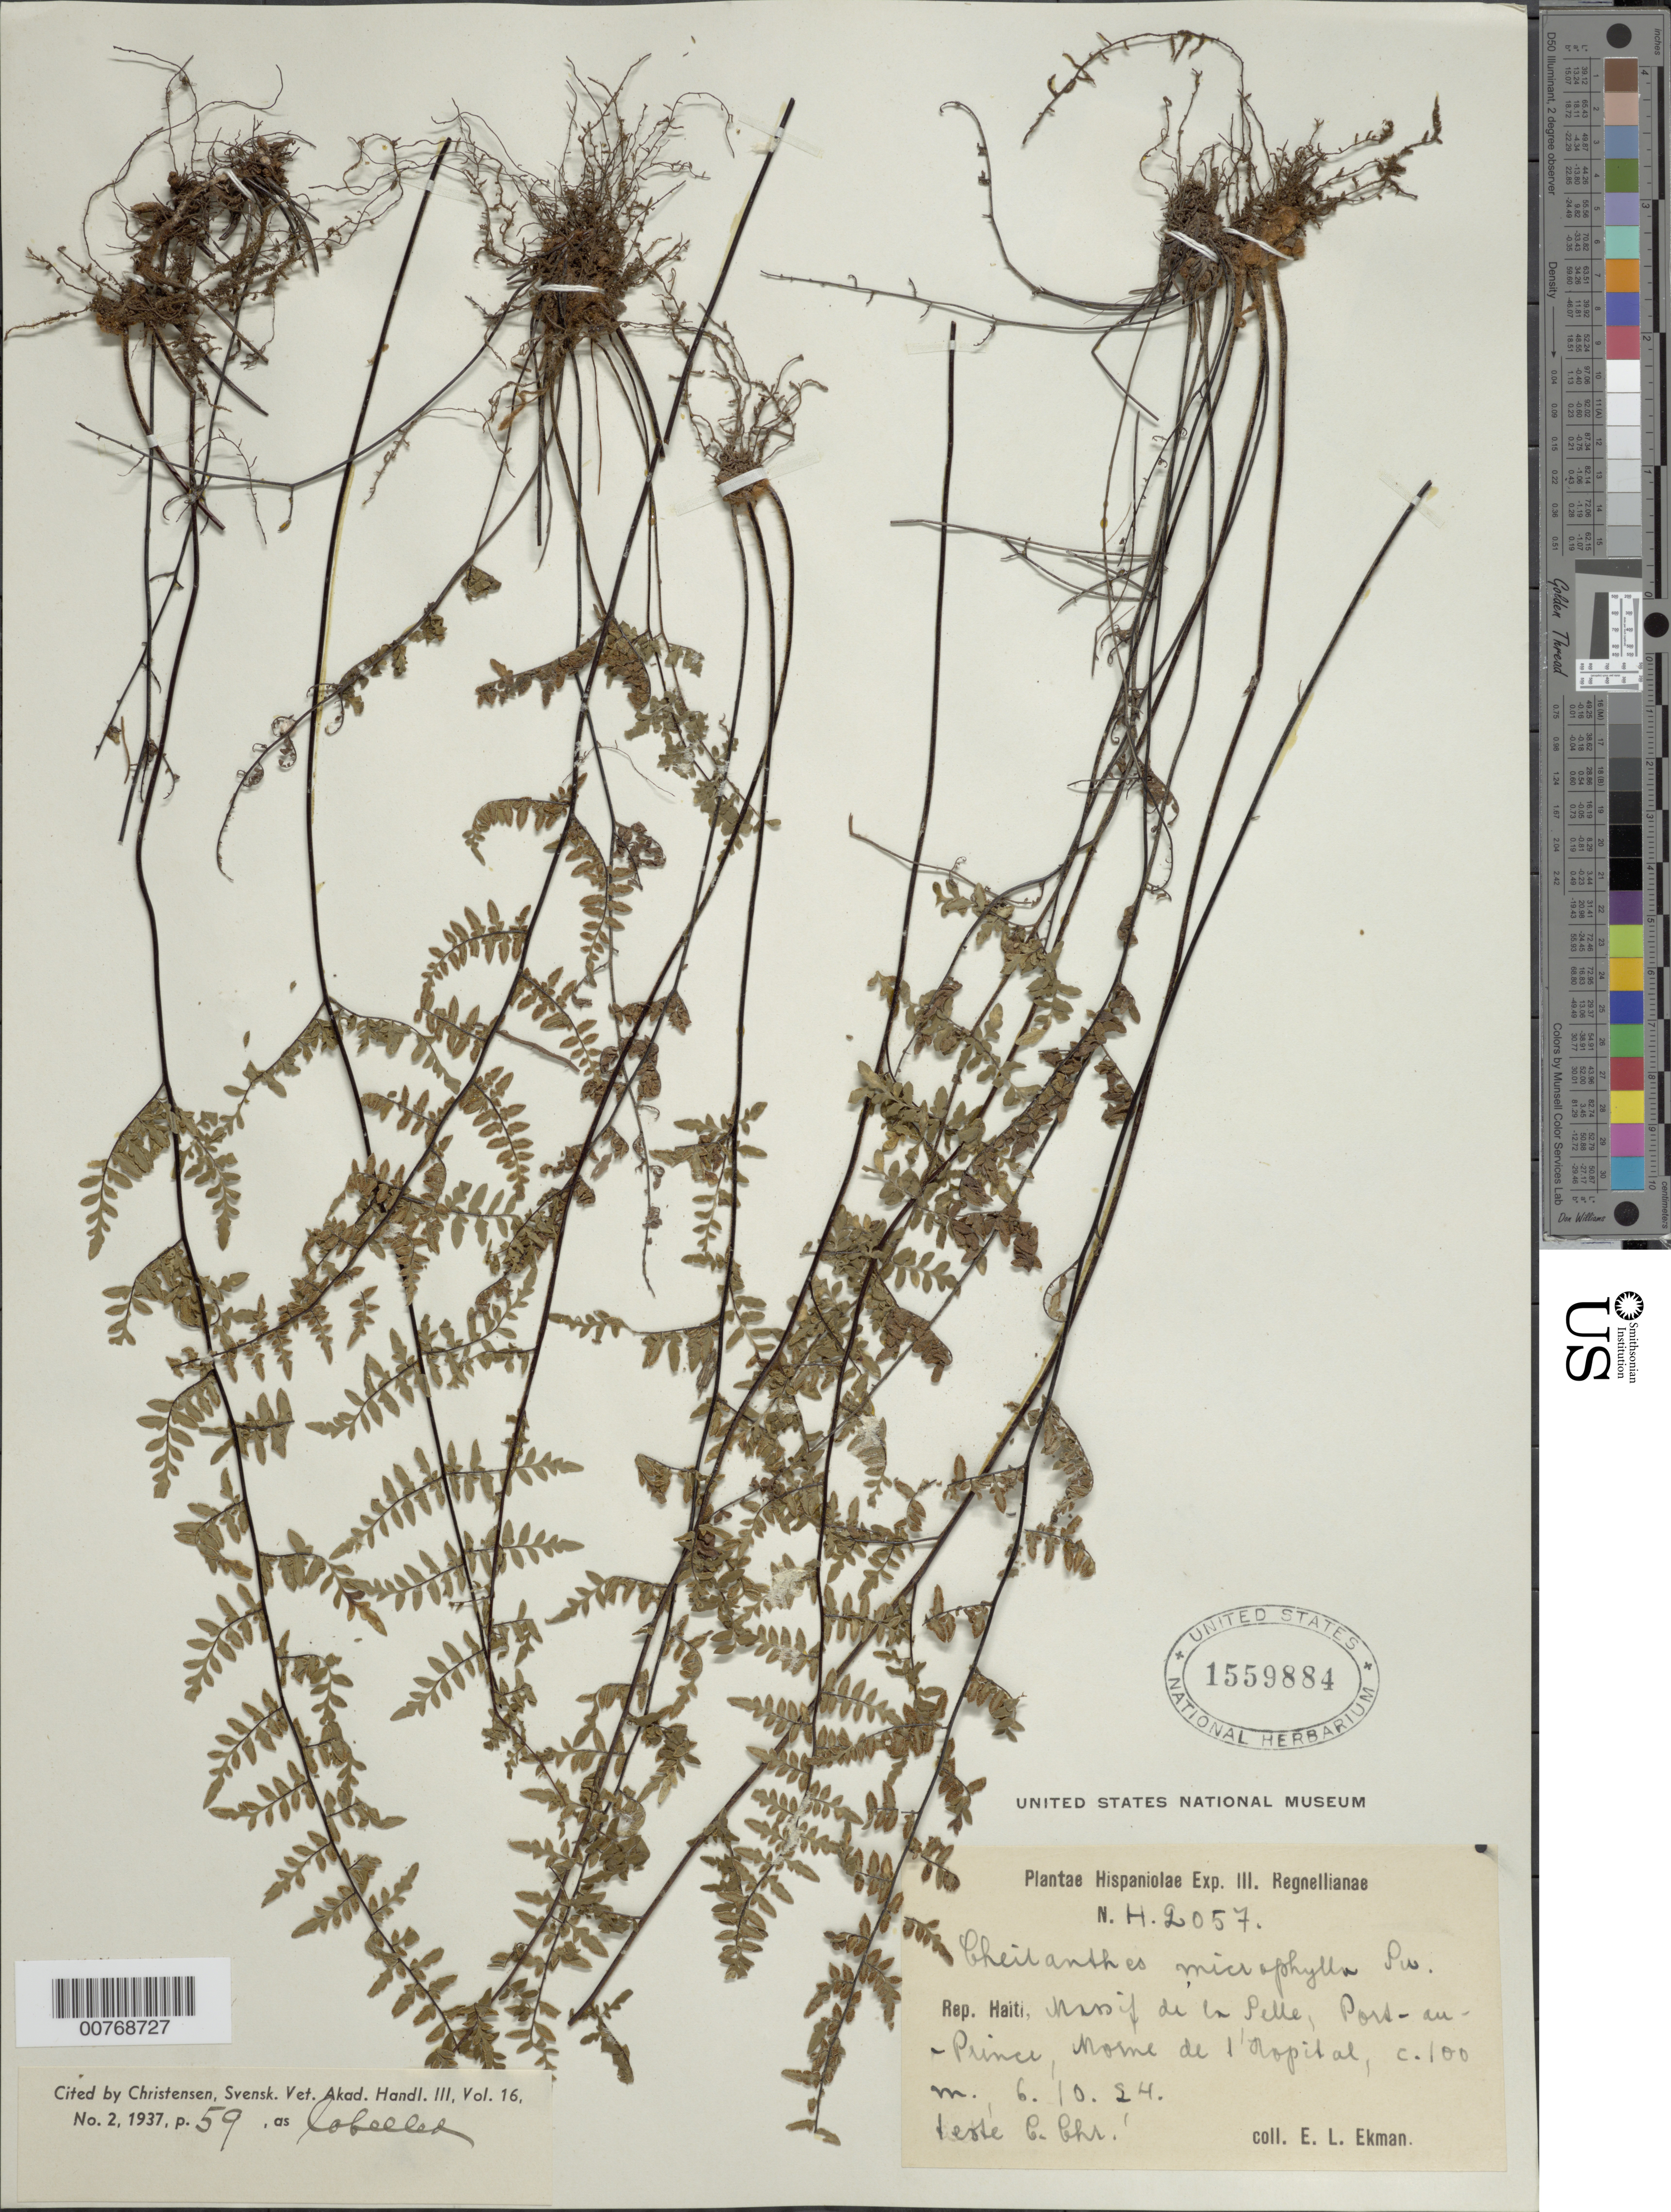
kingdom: Plantae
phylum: Tracheophyta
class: Polypodiopsida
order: Polypodiales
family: Pteridaceae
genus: Myriopteris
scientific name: Myriopteris microphylla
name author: (Sw.) Grusz & Windham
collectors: E. L. Ekman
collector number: H 2057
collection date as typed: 06 Oct 1924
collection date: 1924-10-06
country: Haiti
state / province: Ouest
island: Hispaniola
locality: Massif de la Selle, Port-au-Prince, Morne de l'Hopital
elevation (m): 100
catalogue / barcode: US 1559884